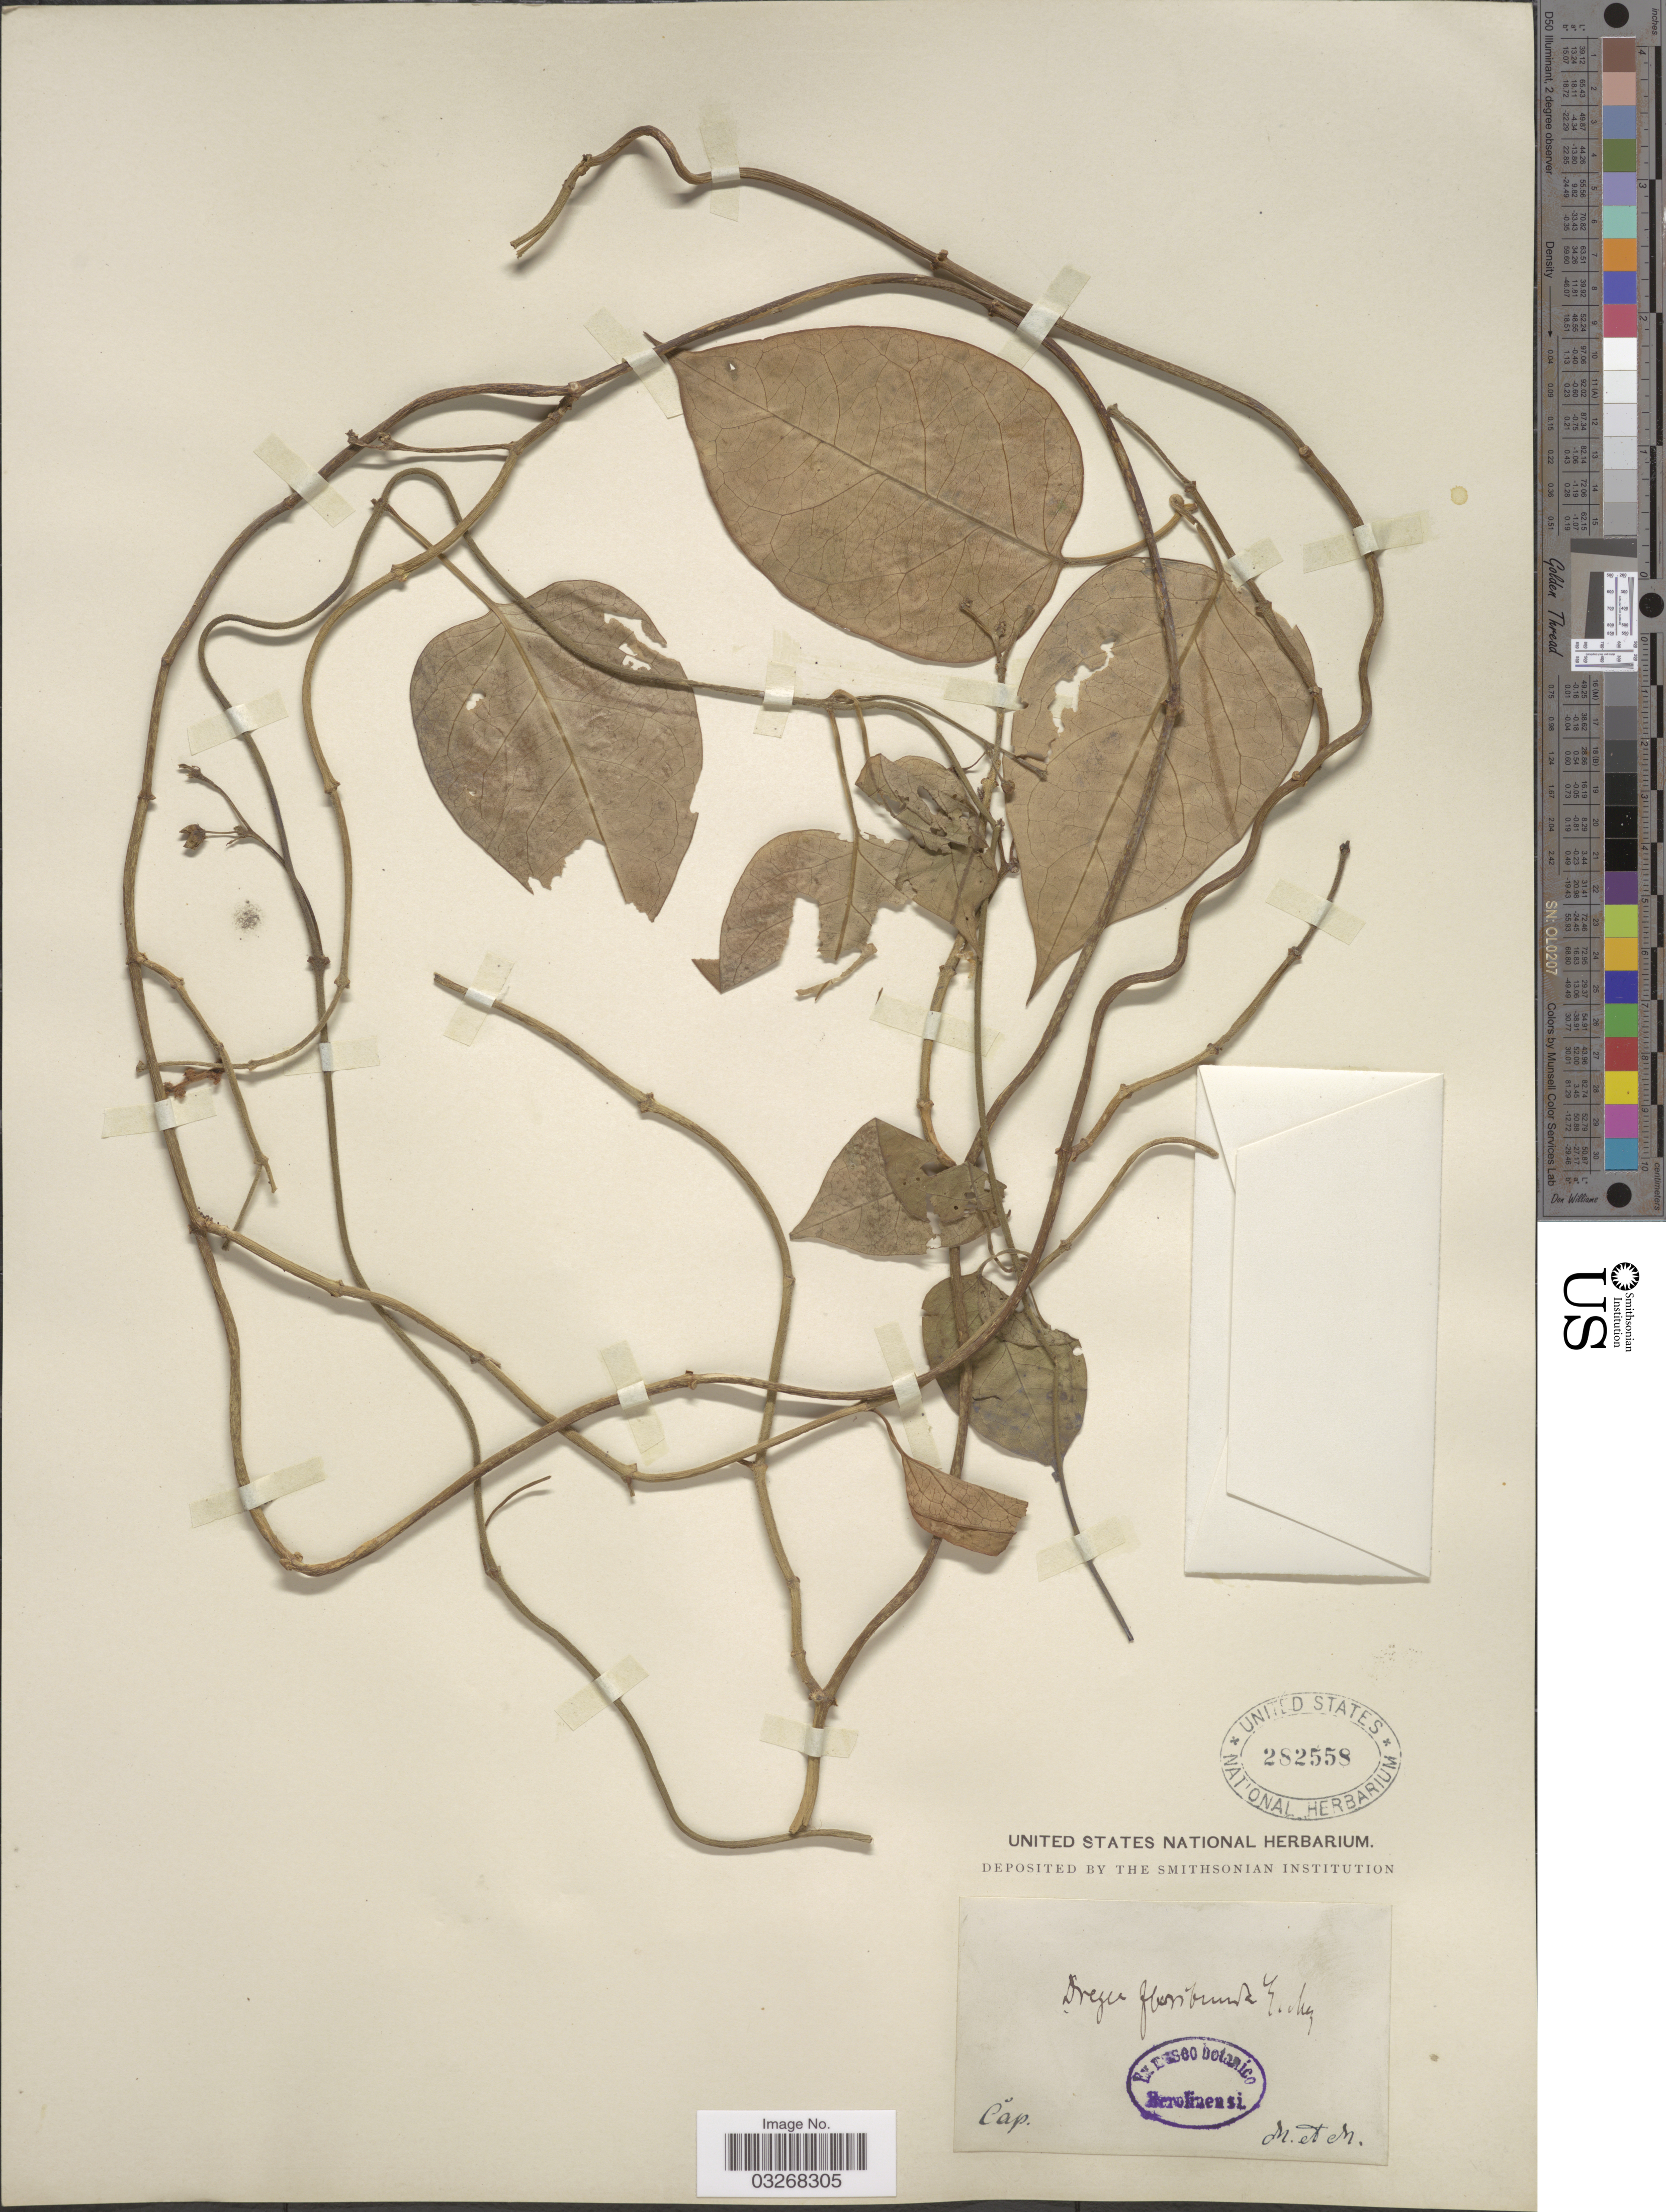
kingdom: Plantae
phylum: Tracheophyta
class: Magnoliopsida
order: Gentianales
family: Apocynaceae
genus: Dregea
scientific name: Dregea floribunda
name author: E. Mey.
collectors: M. & M.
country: South Africa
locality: Căp.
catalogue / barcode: US 282558